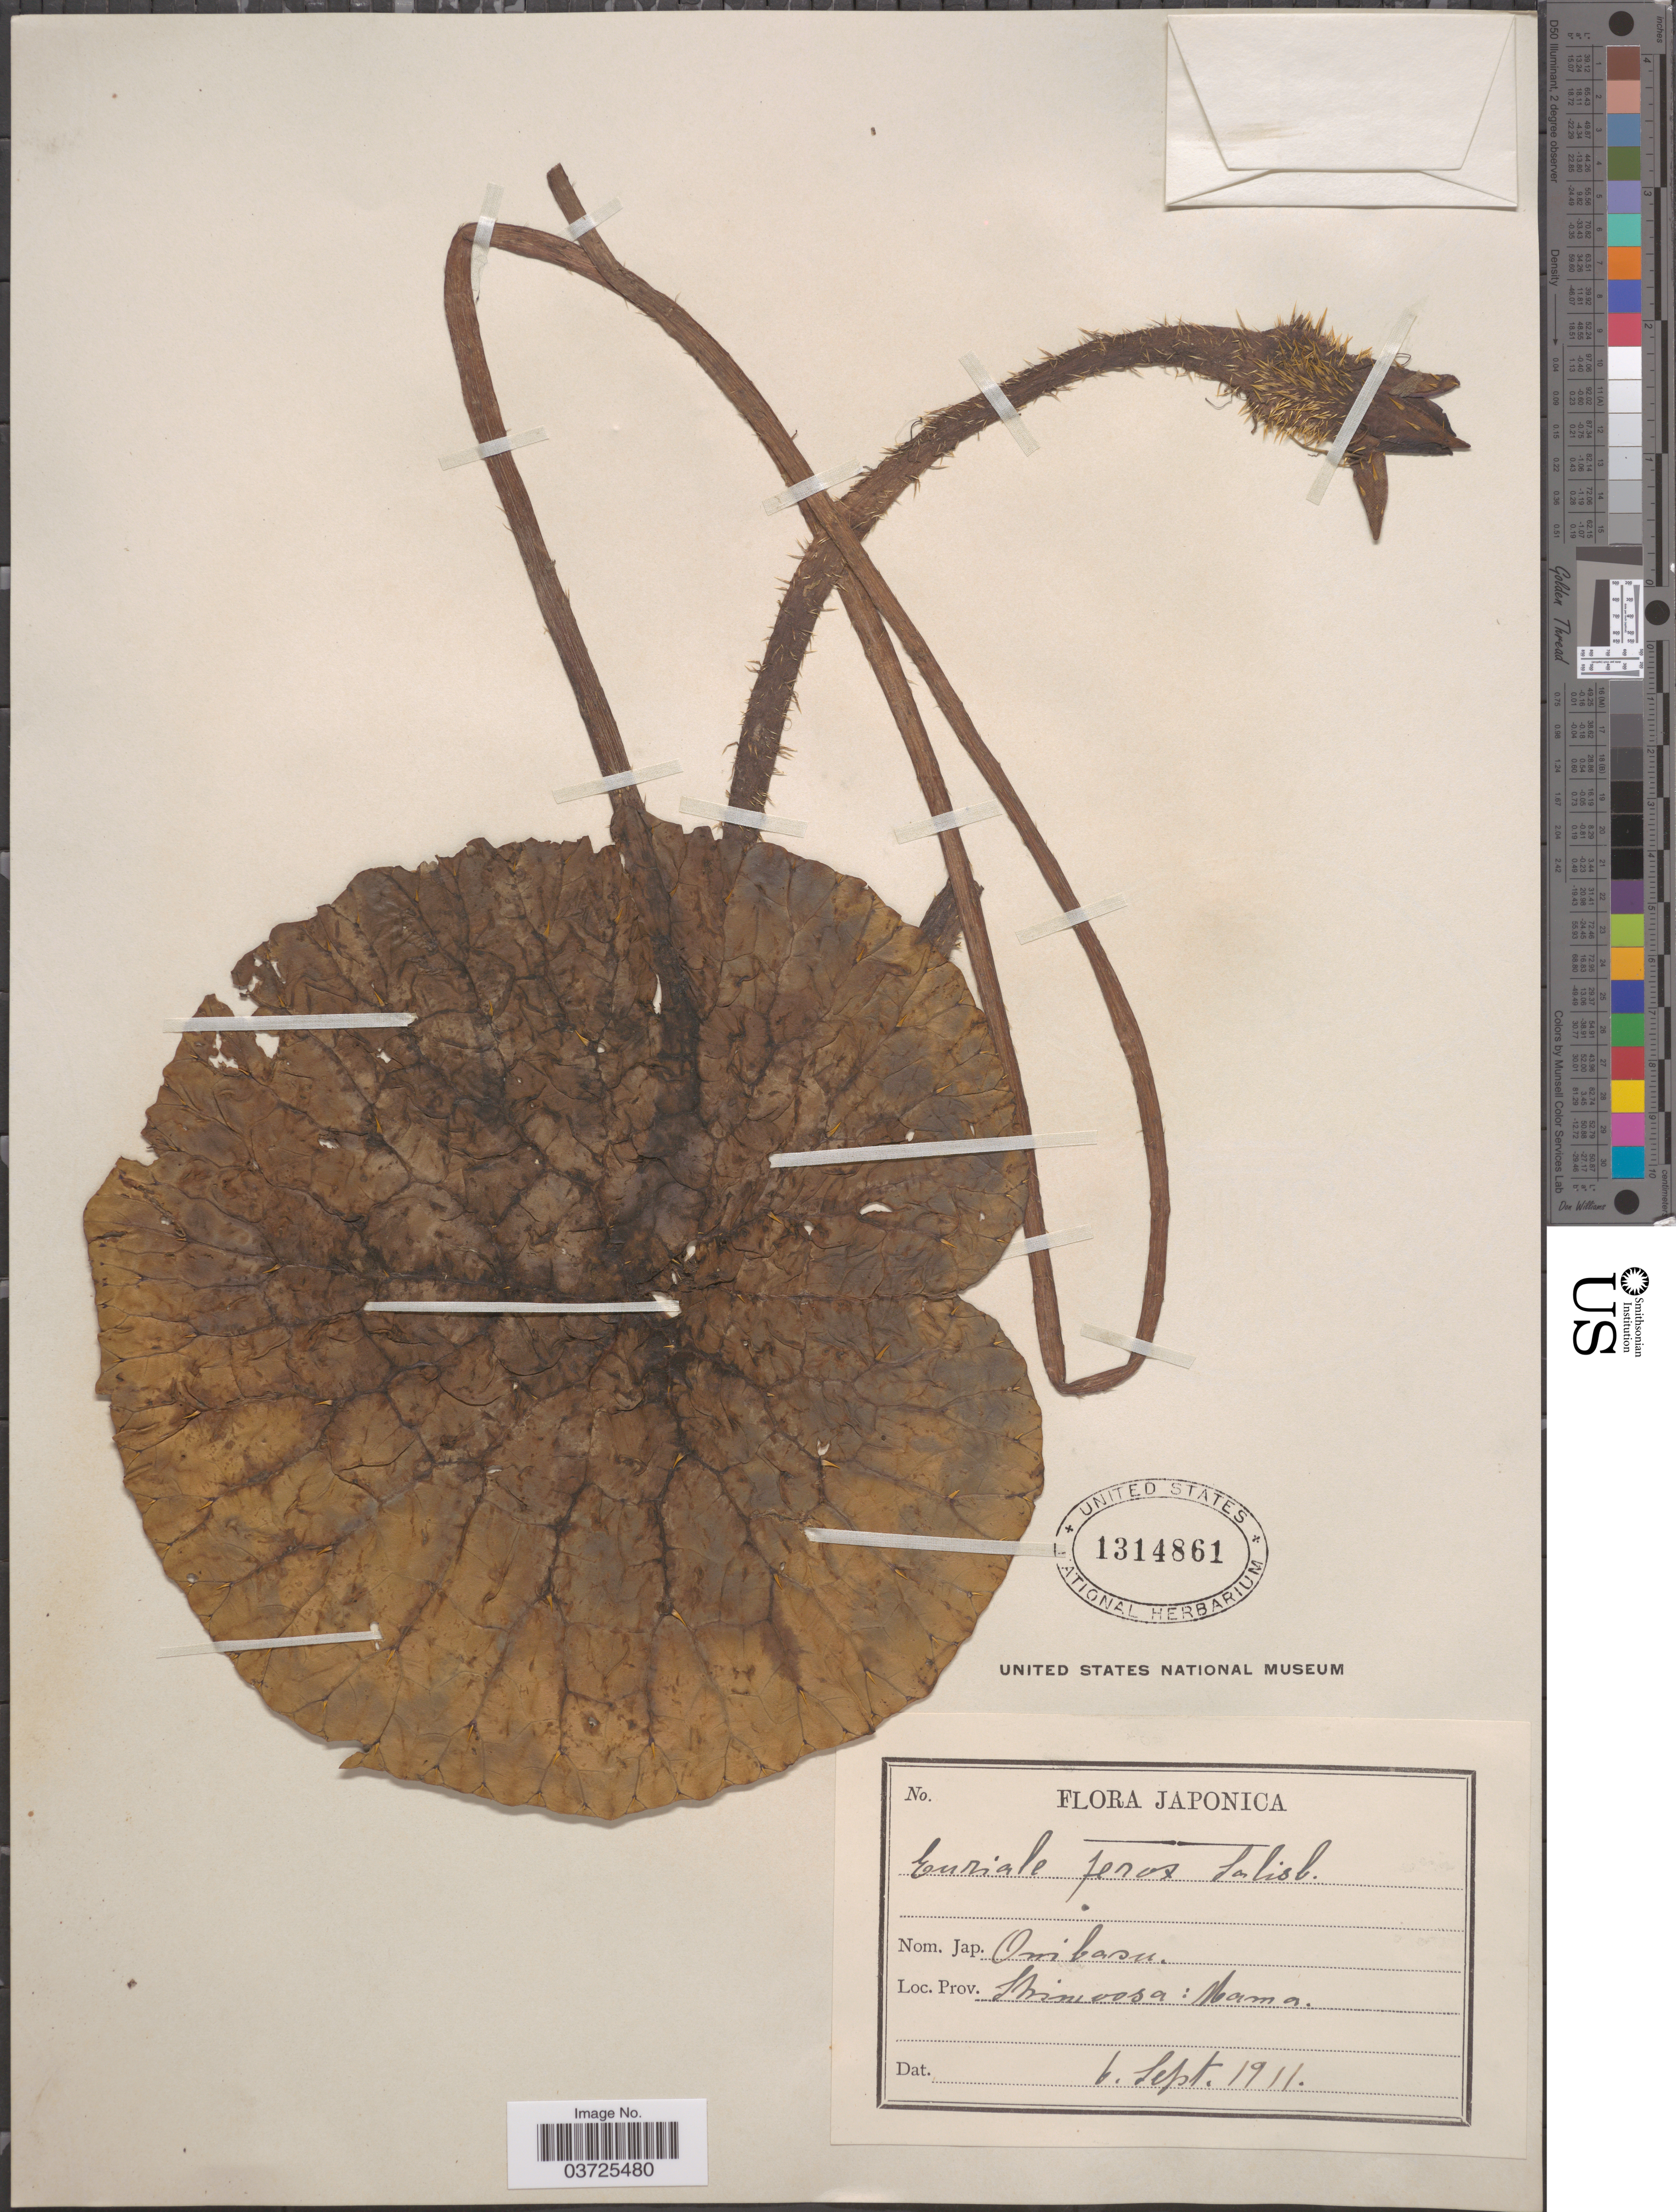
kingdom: Plantae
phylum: Tracheophyta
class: Magnoliopsida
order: Nymphaeales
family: Nymphaeaceae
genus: Euryale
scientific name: Euryale ferox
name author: Salisb.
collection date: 1911-09-06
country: Japan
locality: Shimoosa: Mama.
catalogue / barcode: US 1314861